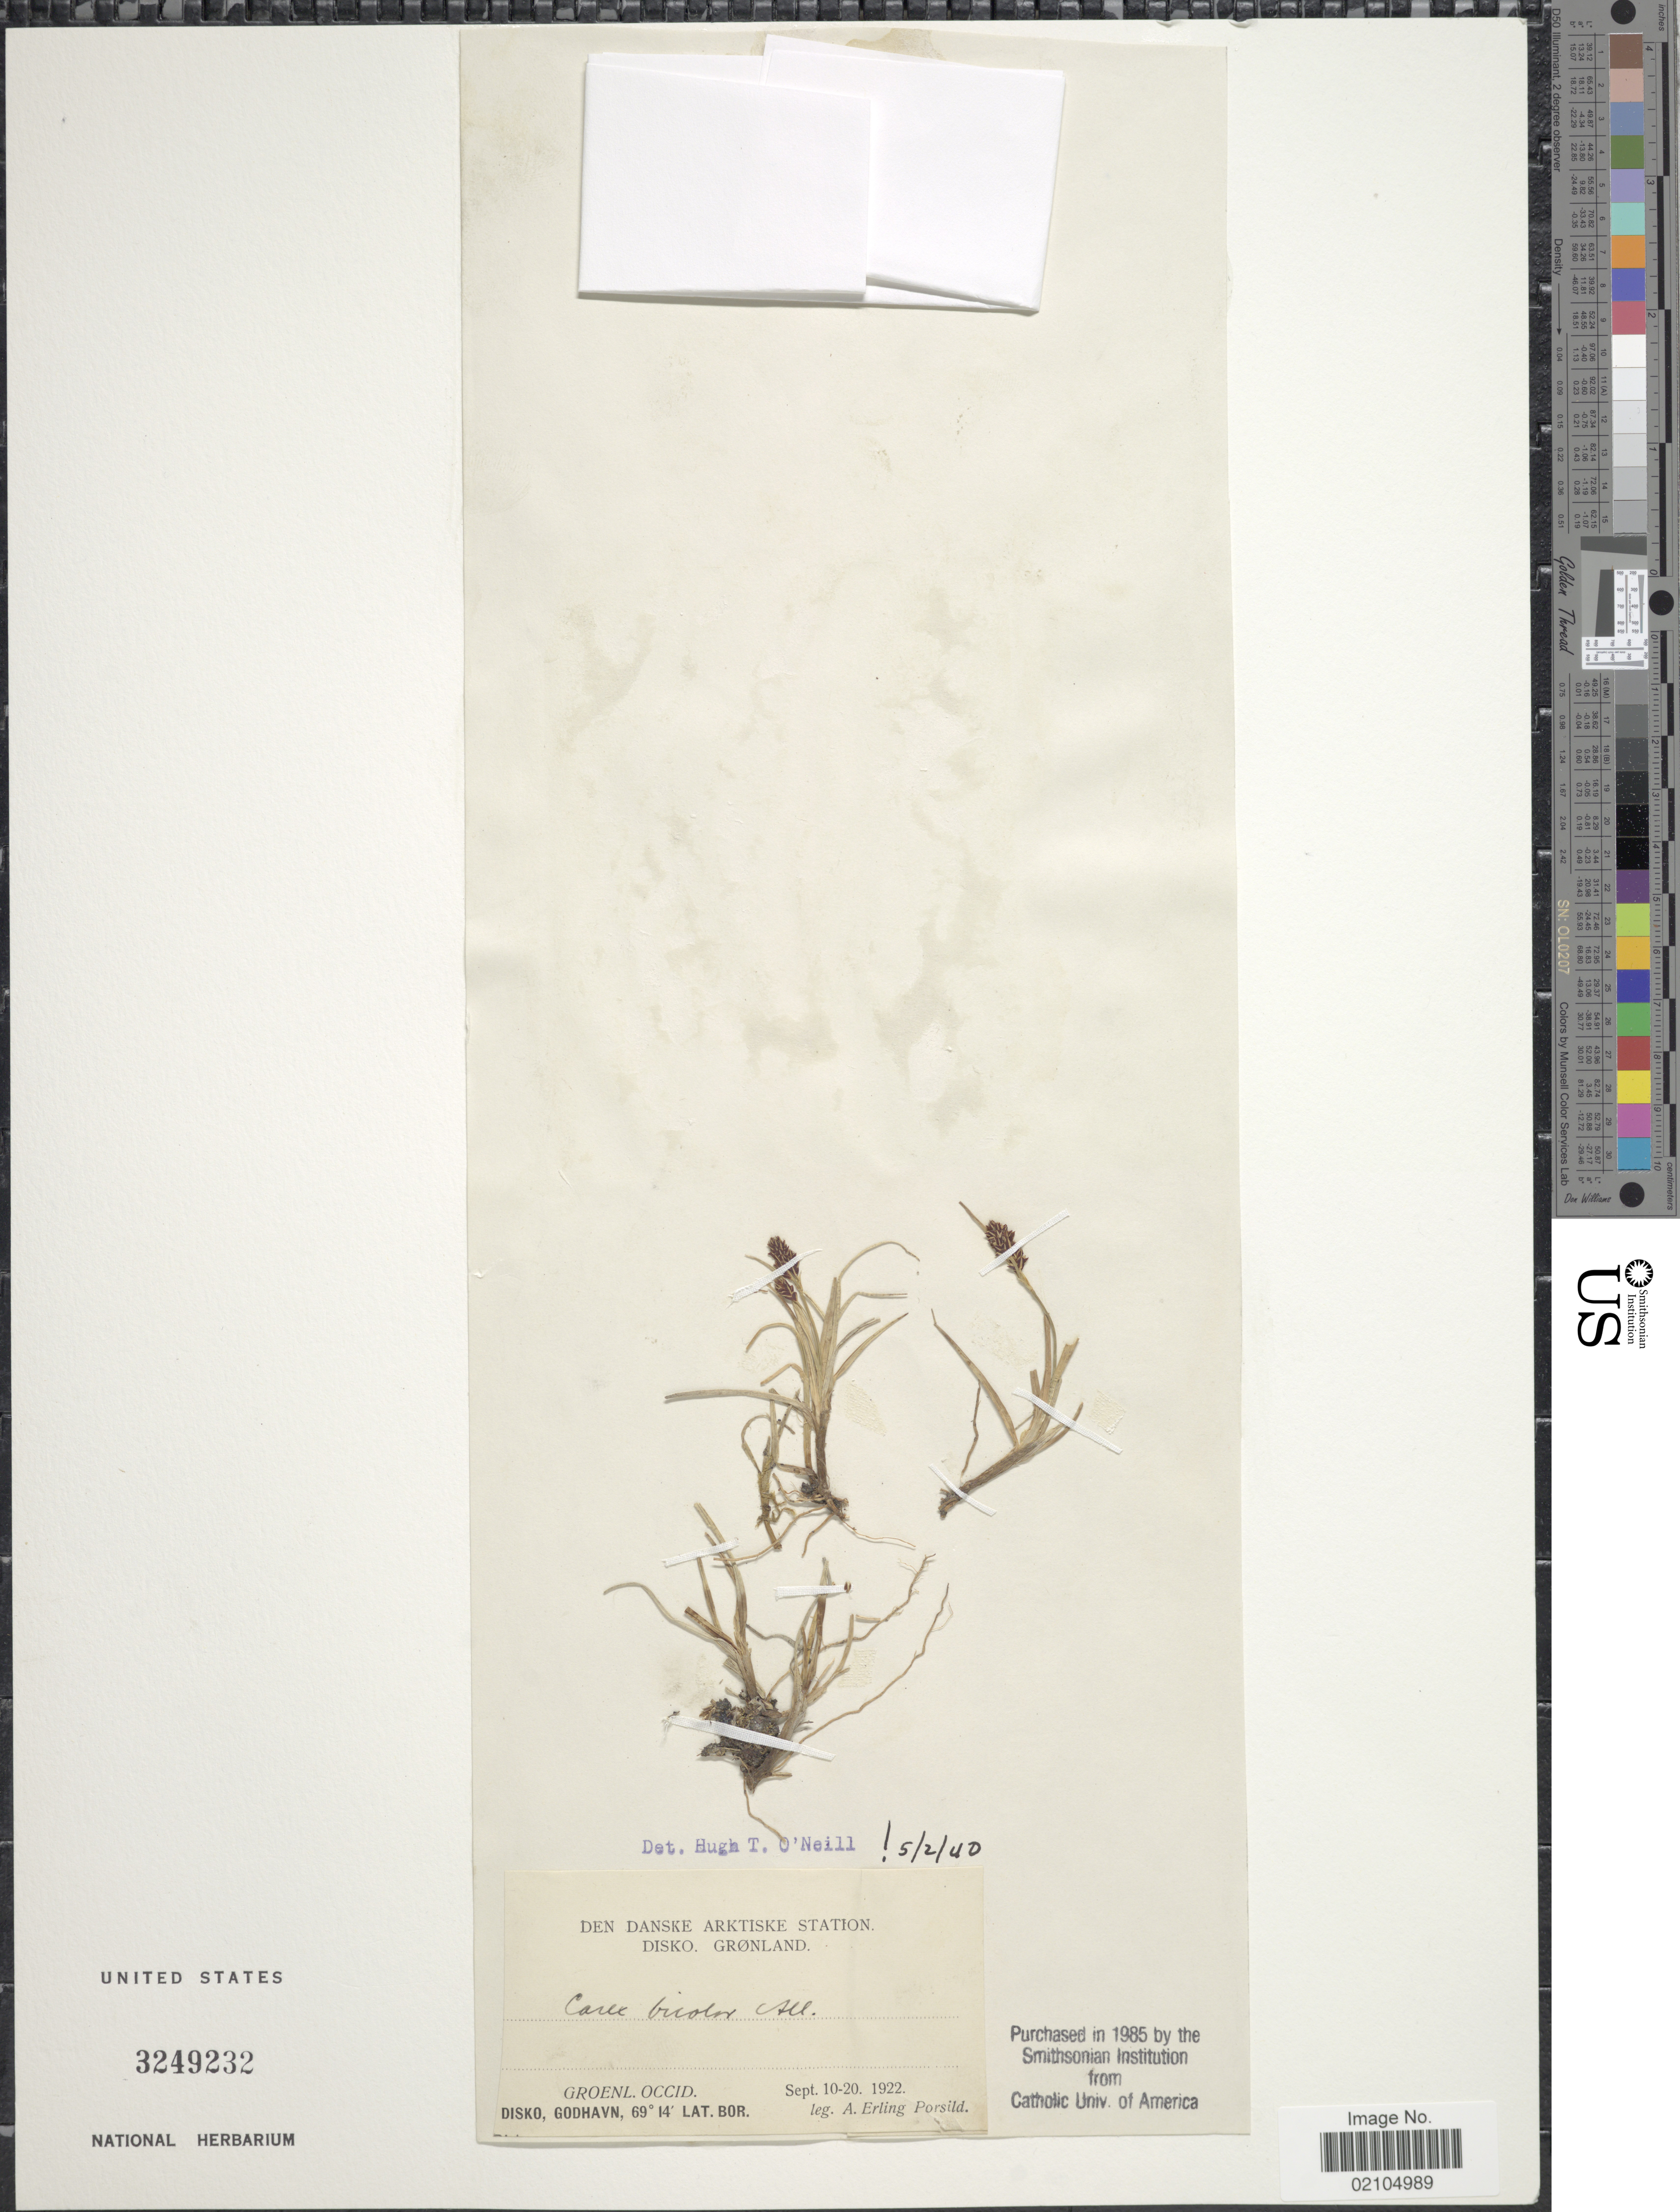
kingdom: Plantae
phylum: Tracheophyta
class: Liliopsida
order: Poales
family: Cyperaceae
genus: Carex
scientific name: Carex bicolor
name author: Bellardi ex All.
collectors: A. E. Porsild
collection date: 1922-09-10/1922-09-20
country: Greenland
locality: Den Danske Arktiske Station. Disko, Gronland. Groenl. Occid. Disko, Godhavn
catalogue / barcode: US 3249232